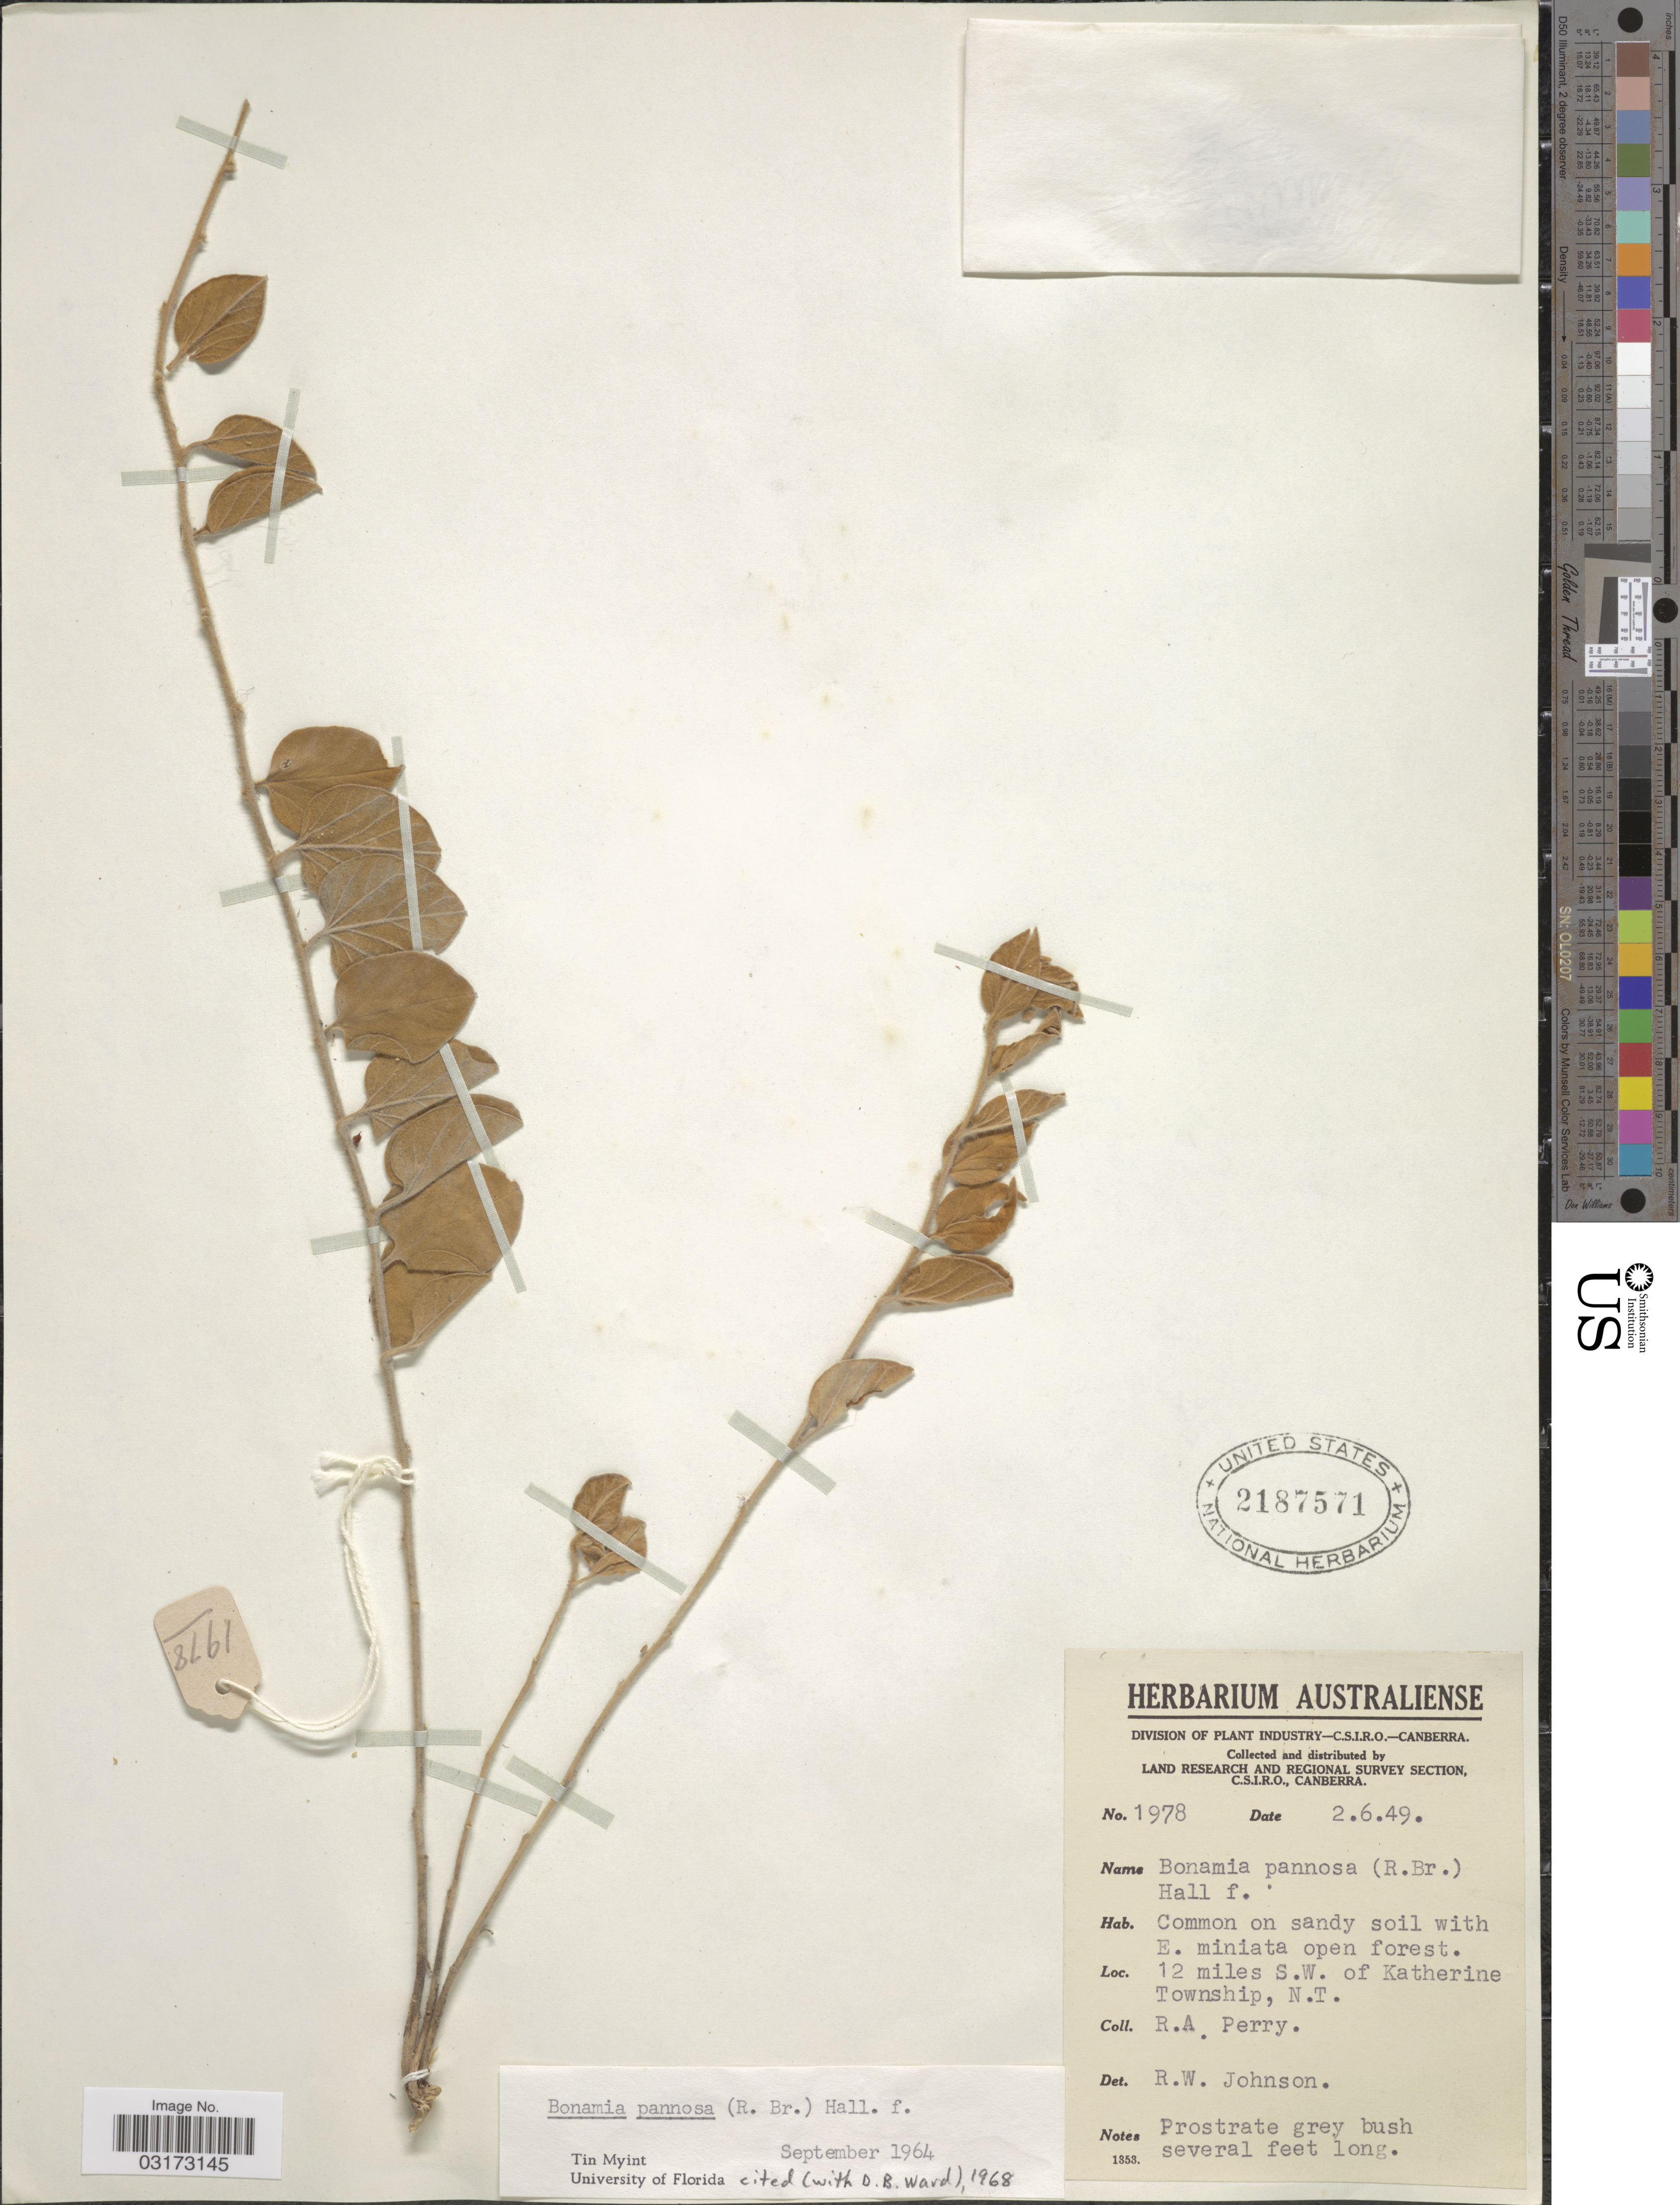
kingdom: Plantae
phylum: Tracheophyta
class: Magnoliopsida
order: Solanales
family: Convolvulaceae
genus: Bonamia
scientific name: Bonamia pannosa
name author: (R. Br.) Hallier f.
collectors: Perry, R. A.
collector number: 1978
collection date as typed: Transcribed d/m/y: 2/6/49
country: Australia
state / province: Northern Territory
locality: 12 miles S. W. of Katherine Township, N. T.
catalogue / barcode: US 2187571